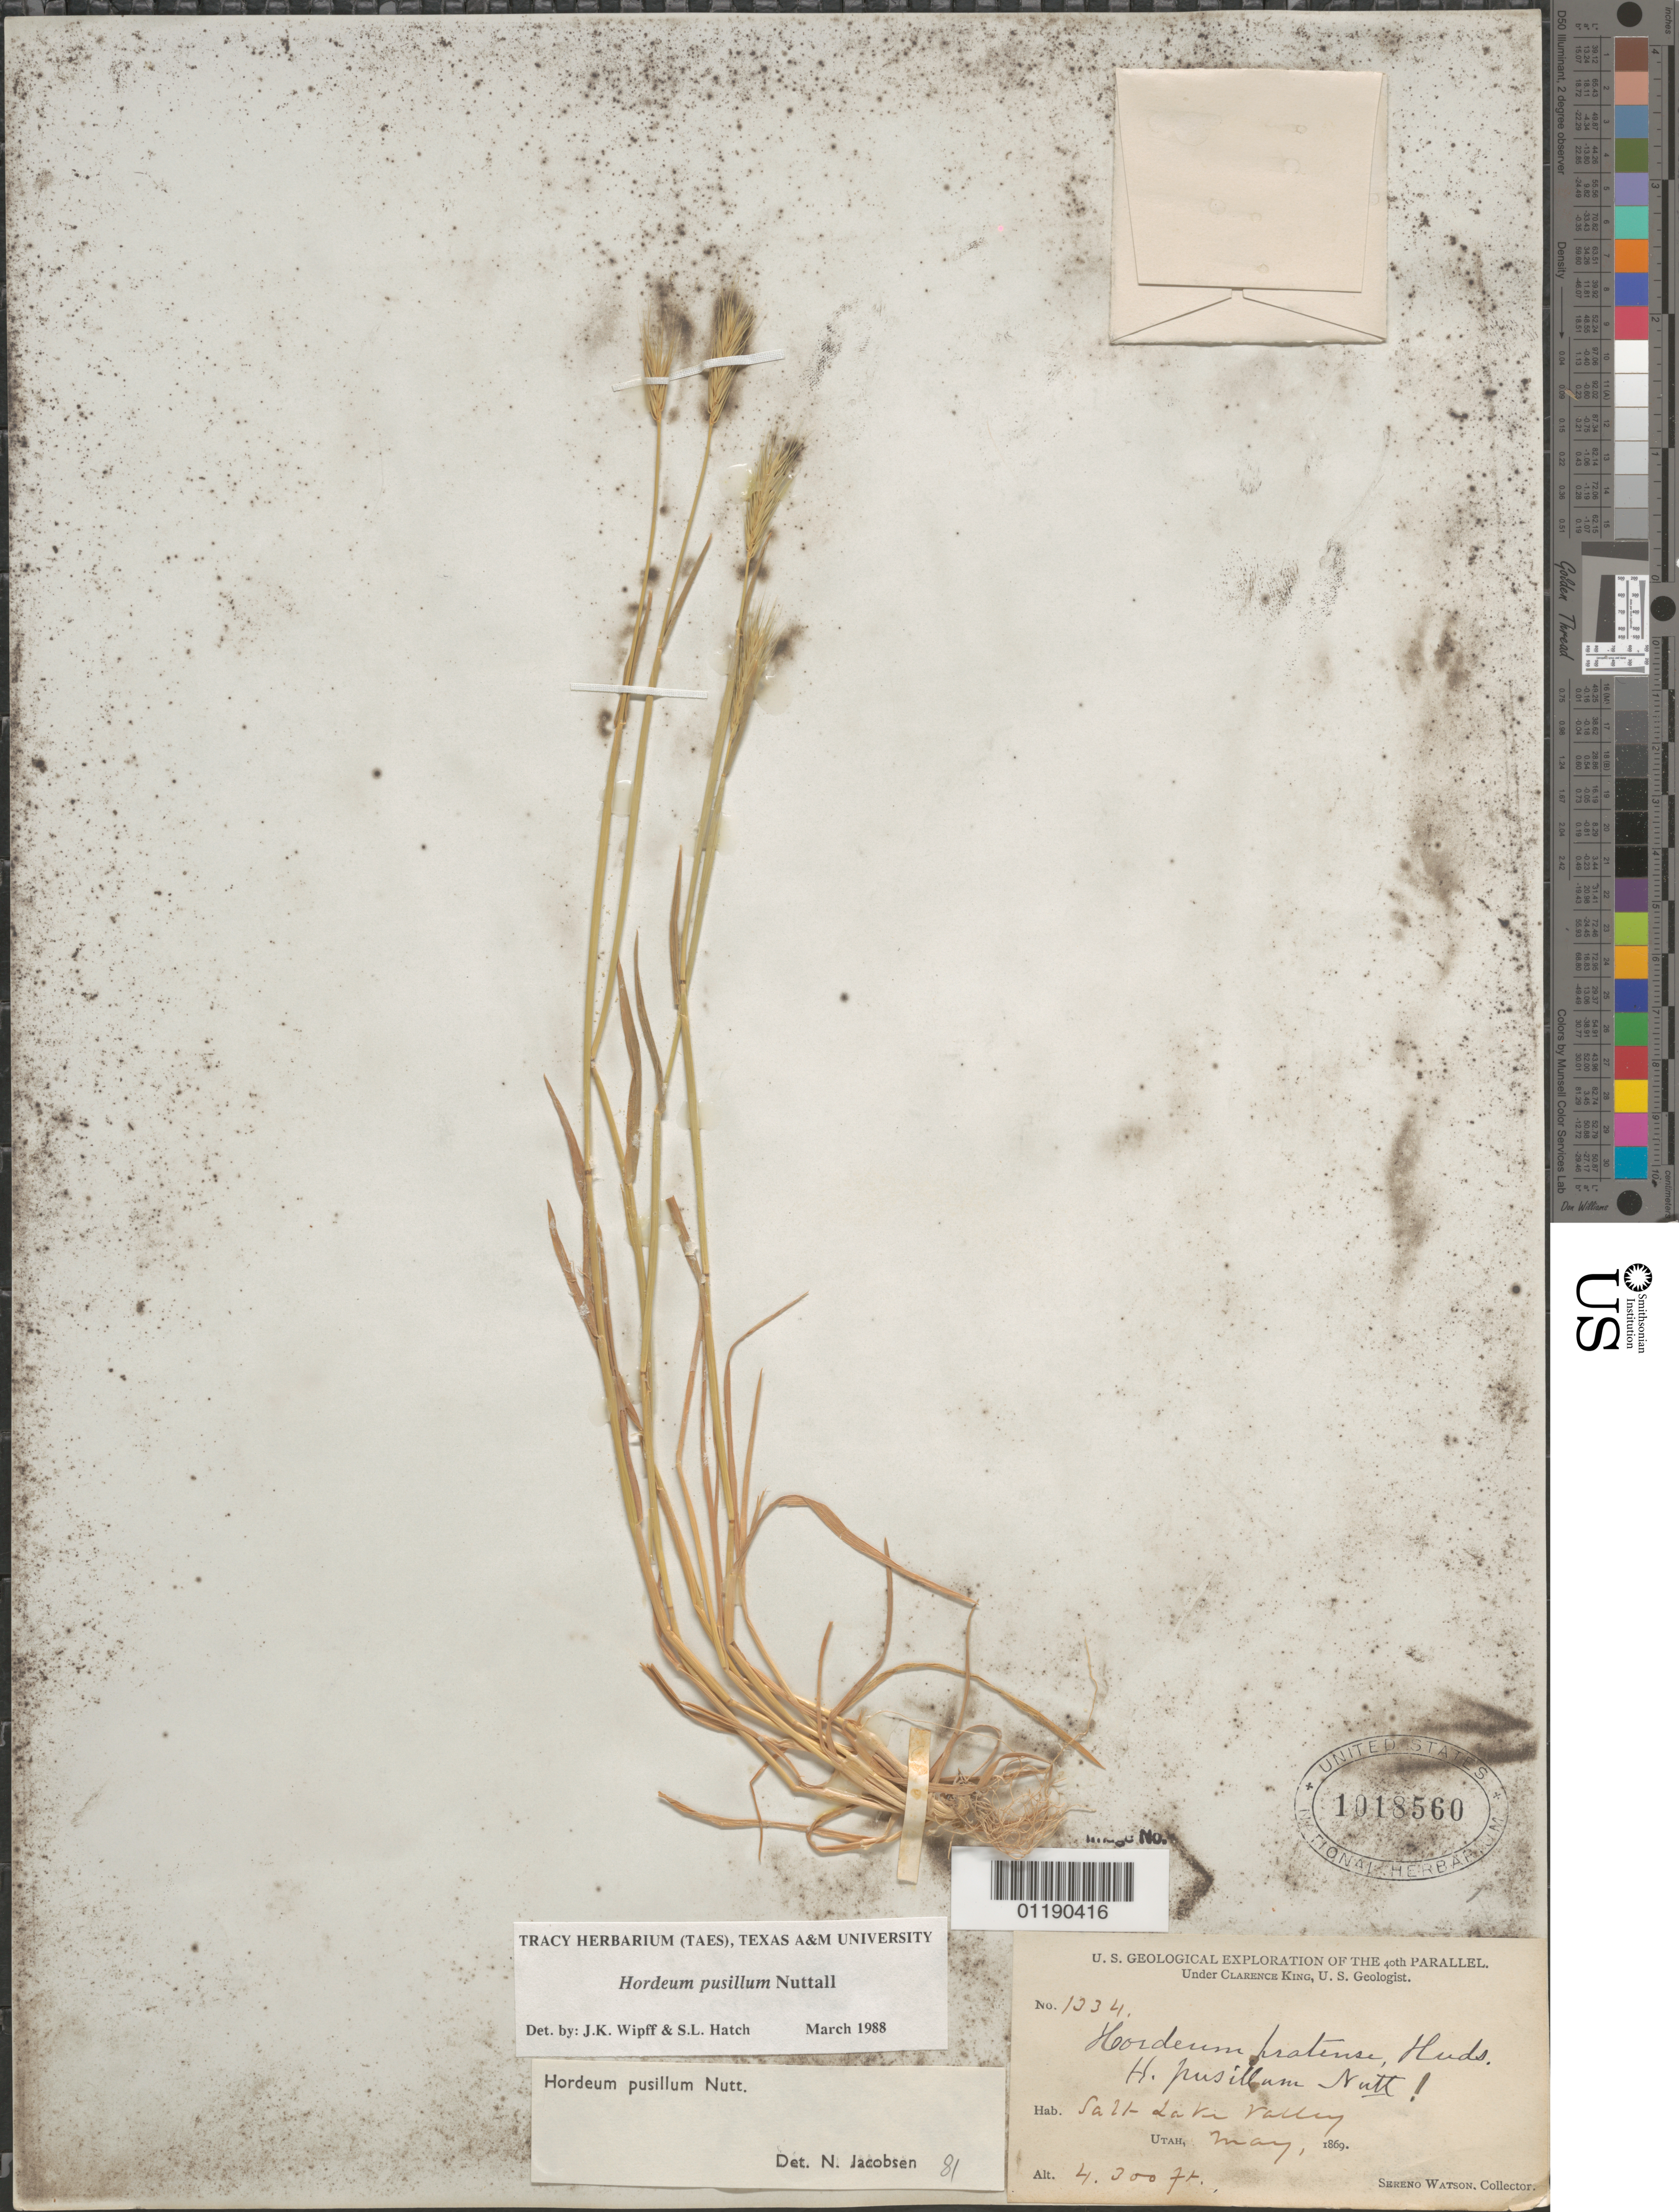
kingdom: Plantae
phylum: Tracheophyta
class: Liliopsida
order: Poales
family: Poaceae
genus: Hordeum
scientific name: Hordeum pusillum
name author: Nutt.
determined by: Wipff, J. K.; Hatch, S. L.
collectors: S. Watson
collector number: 1334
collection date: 1869-05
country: United States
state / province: Utah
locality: Salt Lake Valley.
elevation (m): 1311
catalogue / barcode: US 1018560